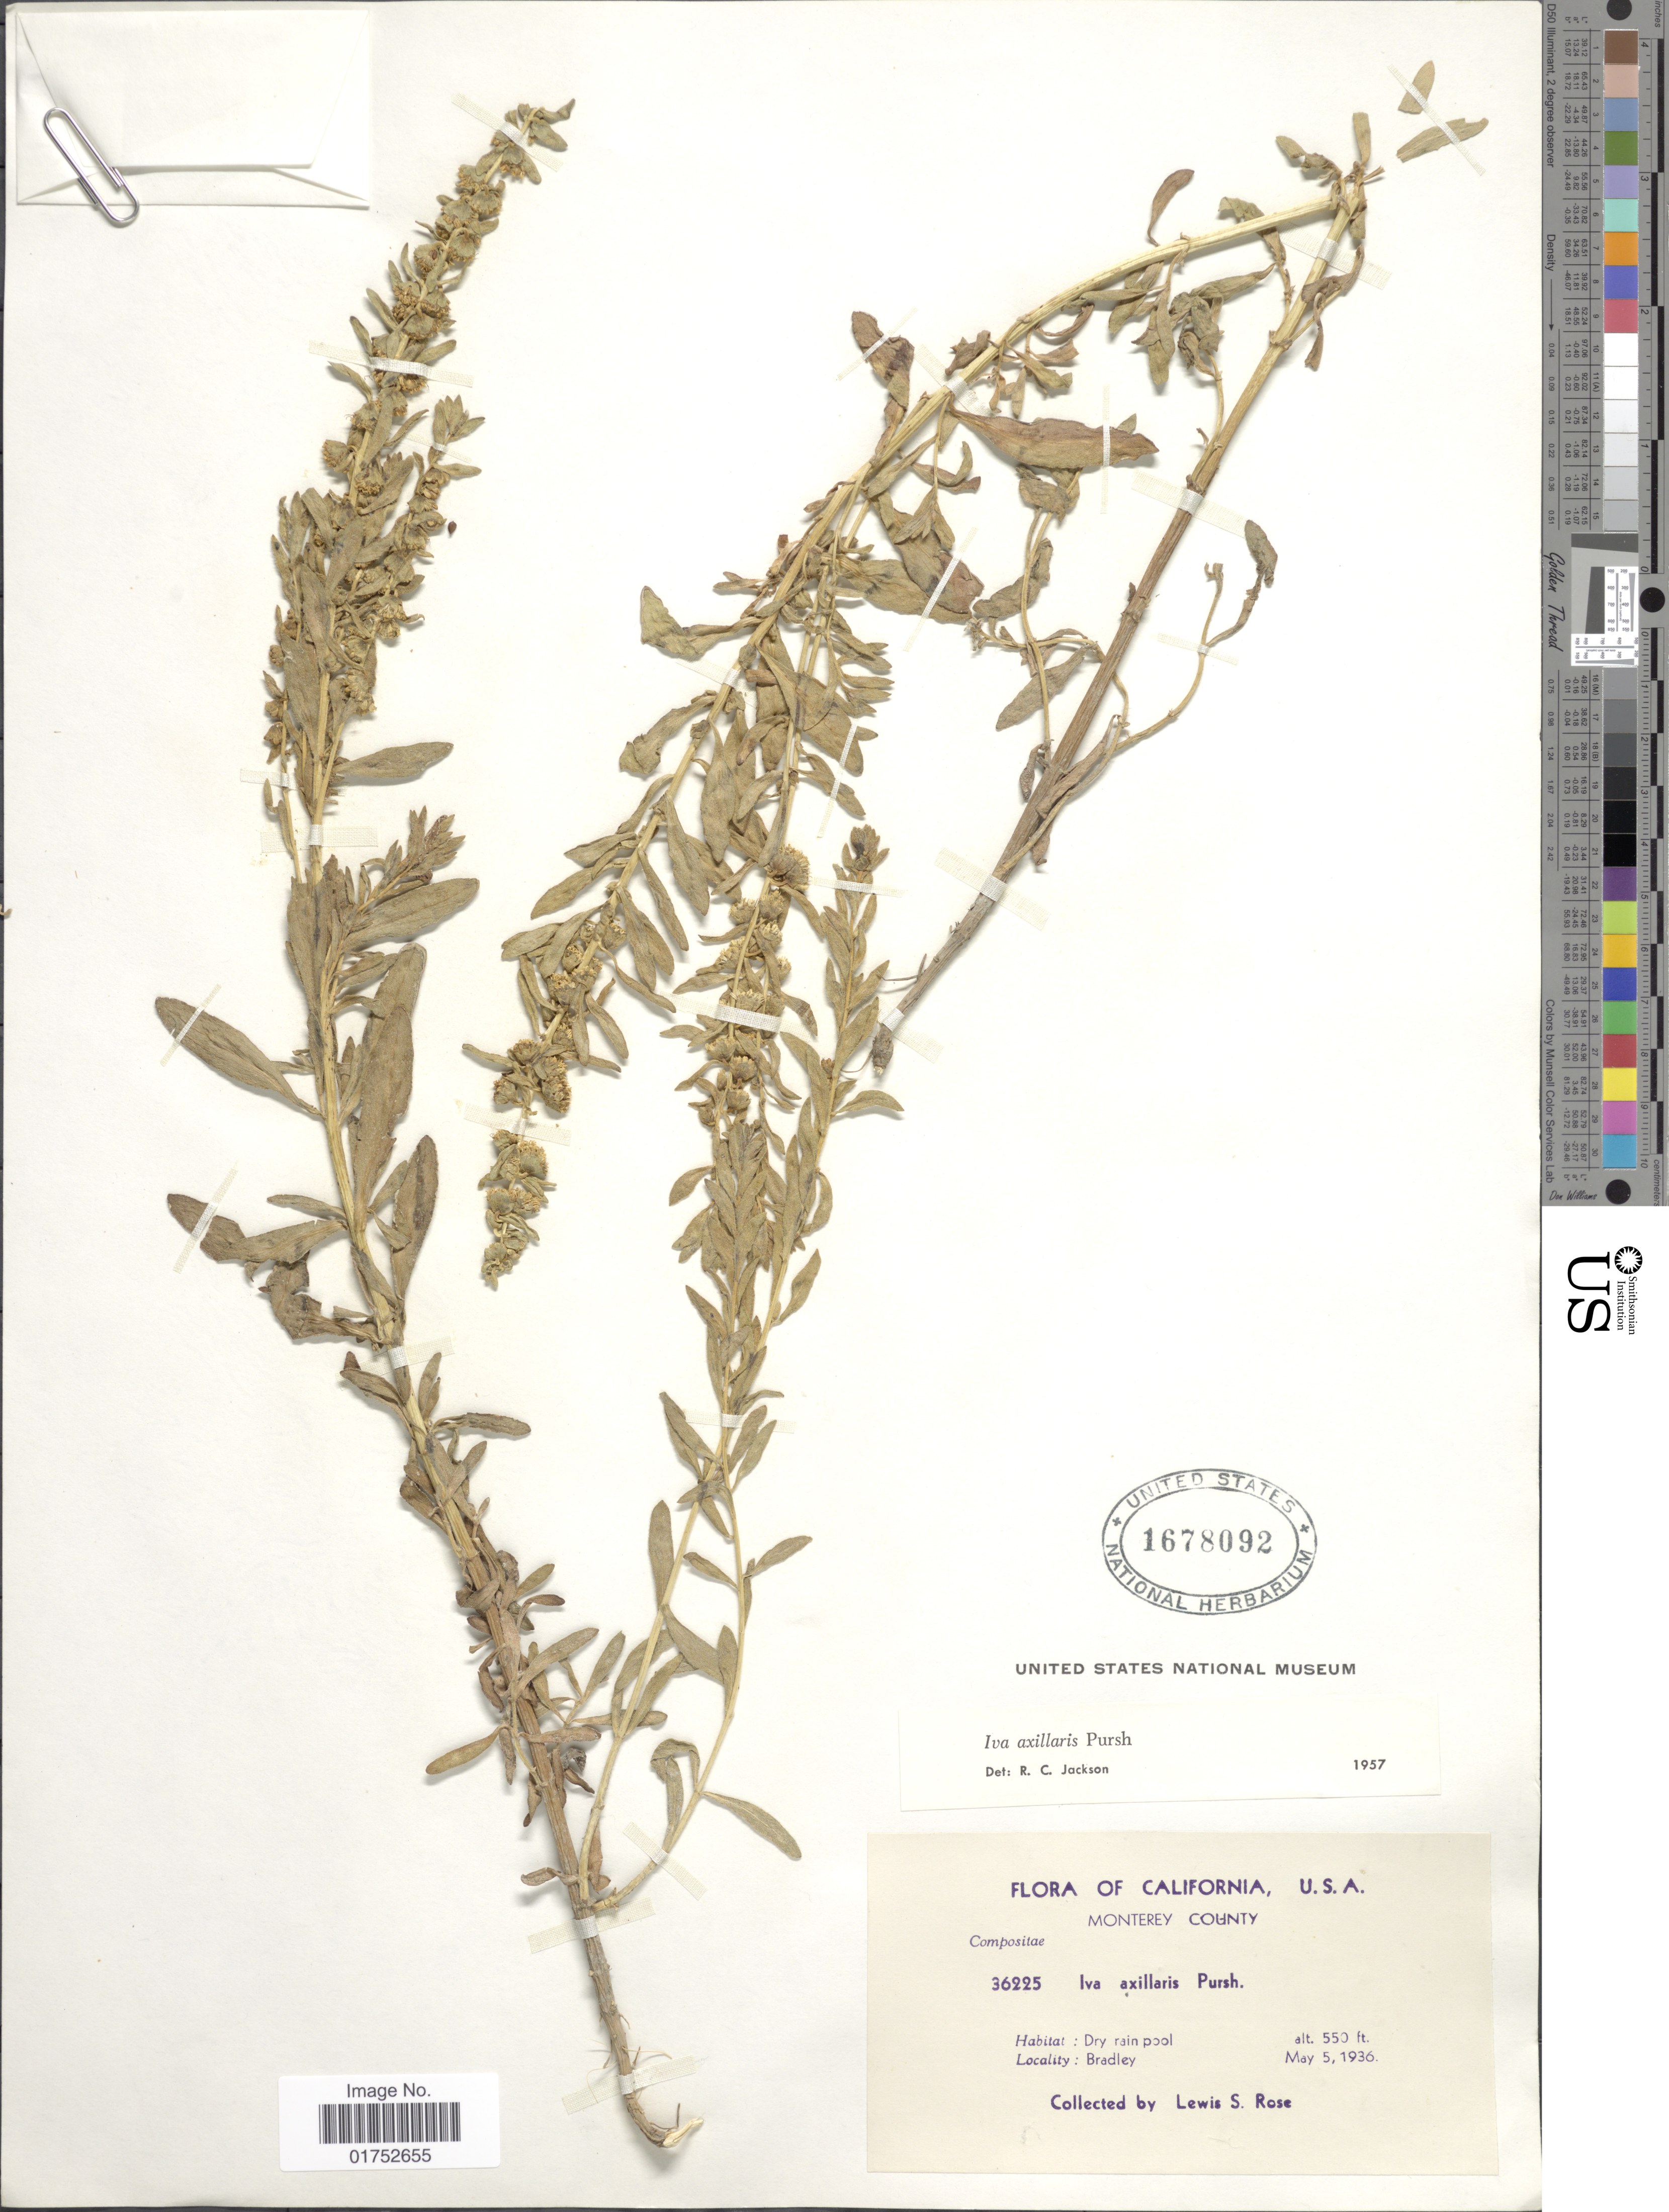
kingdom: Plantae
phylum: Tracheophyta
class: Magnoliopsida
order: Asterales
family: Asteraceae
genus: Iva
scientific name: Iva axillaris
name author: Pursh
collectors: L. S. Rose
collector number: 36225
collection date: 1936-05-05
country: United States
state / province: California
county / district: Monterey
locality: U.S.A., Monterey County, Bradley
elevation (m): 168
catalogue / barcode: US 1678092